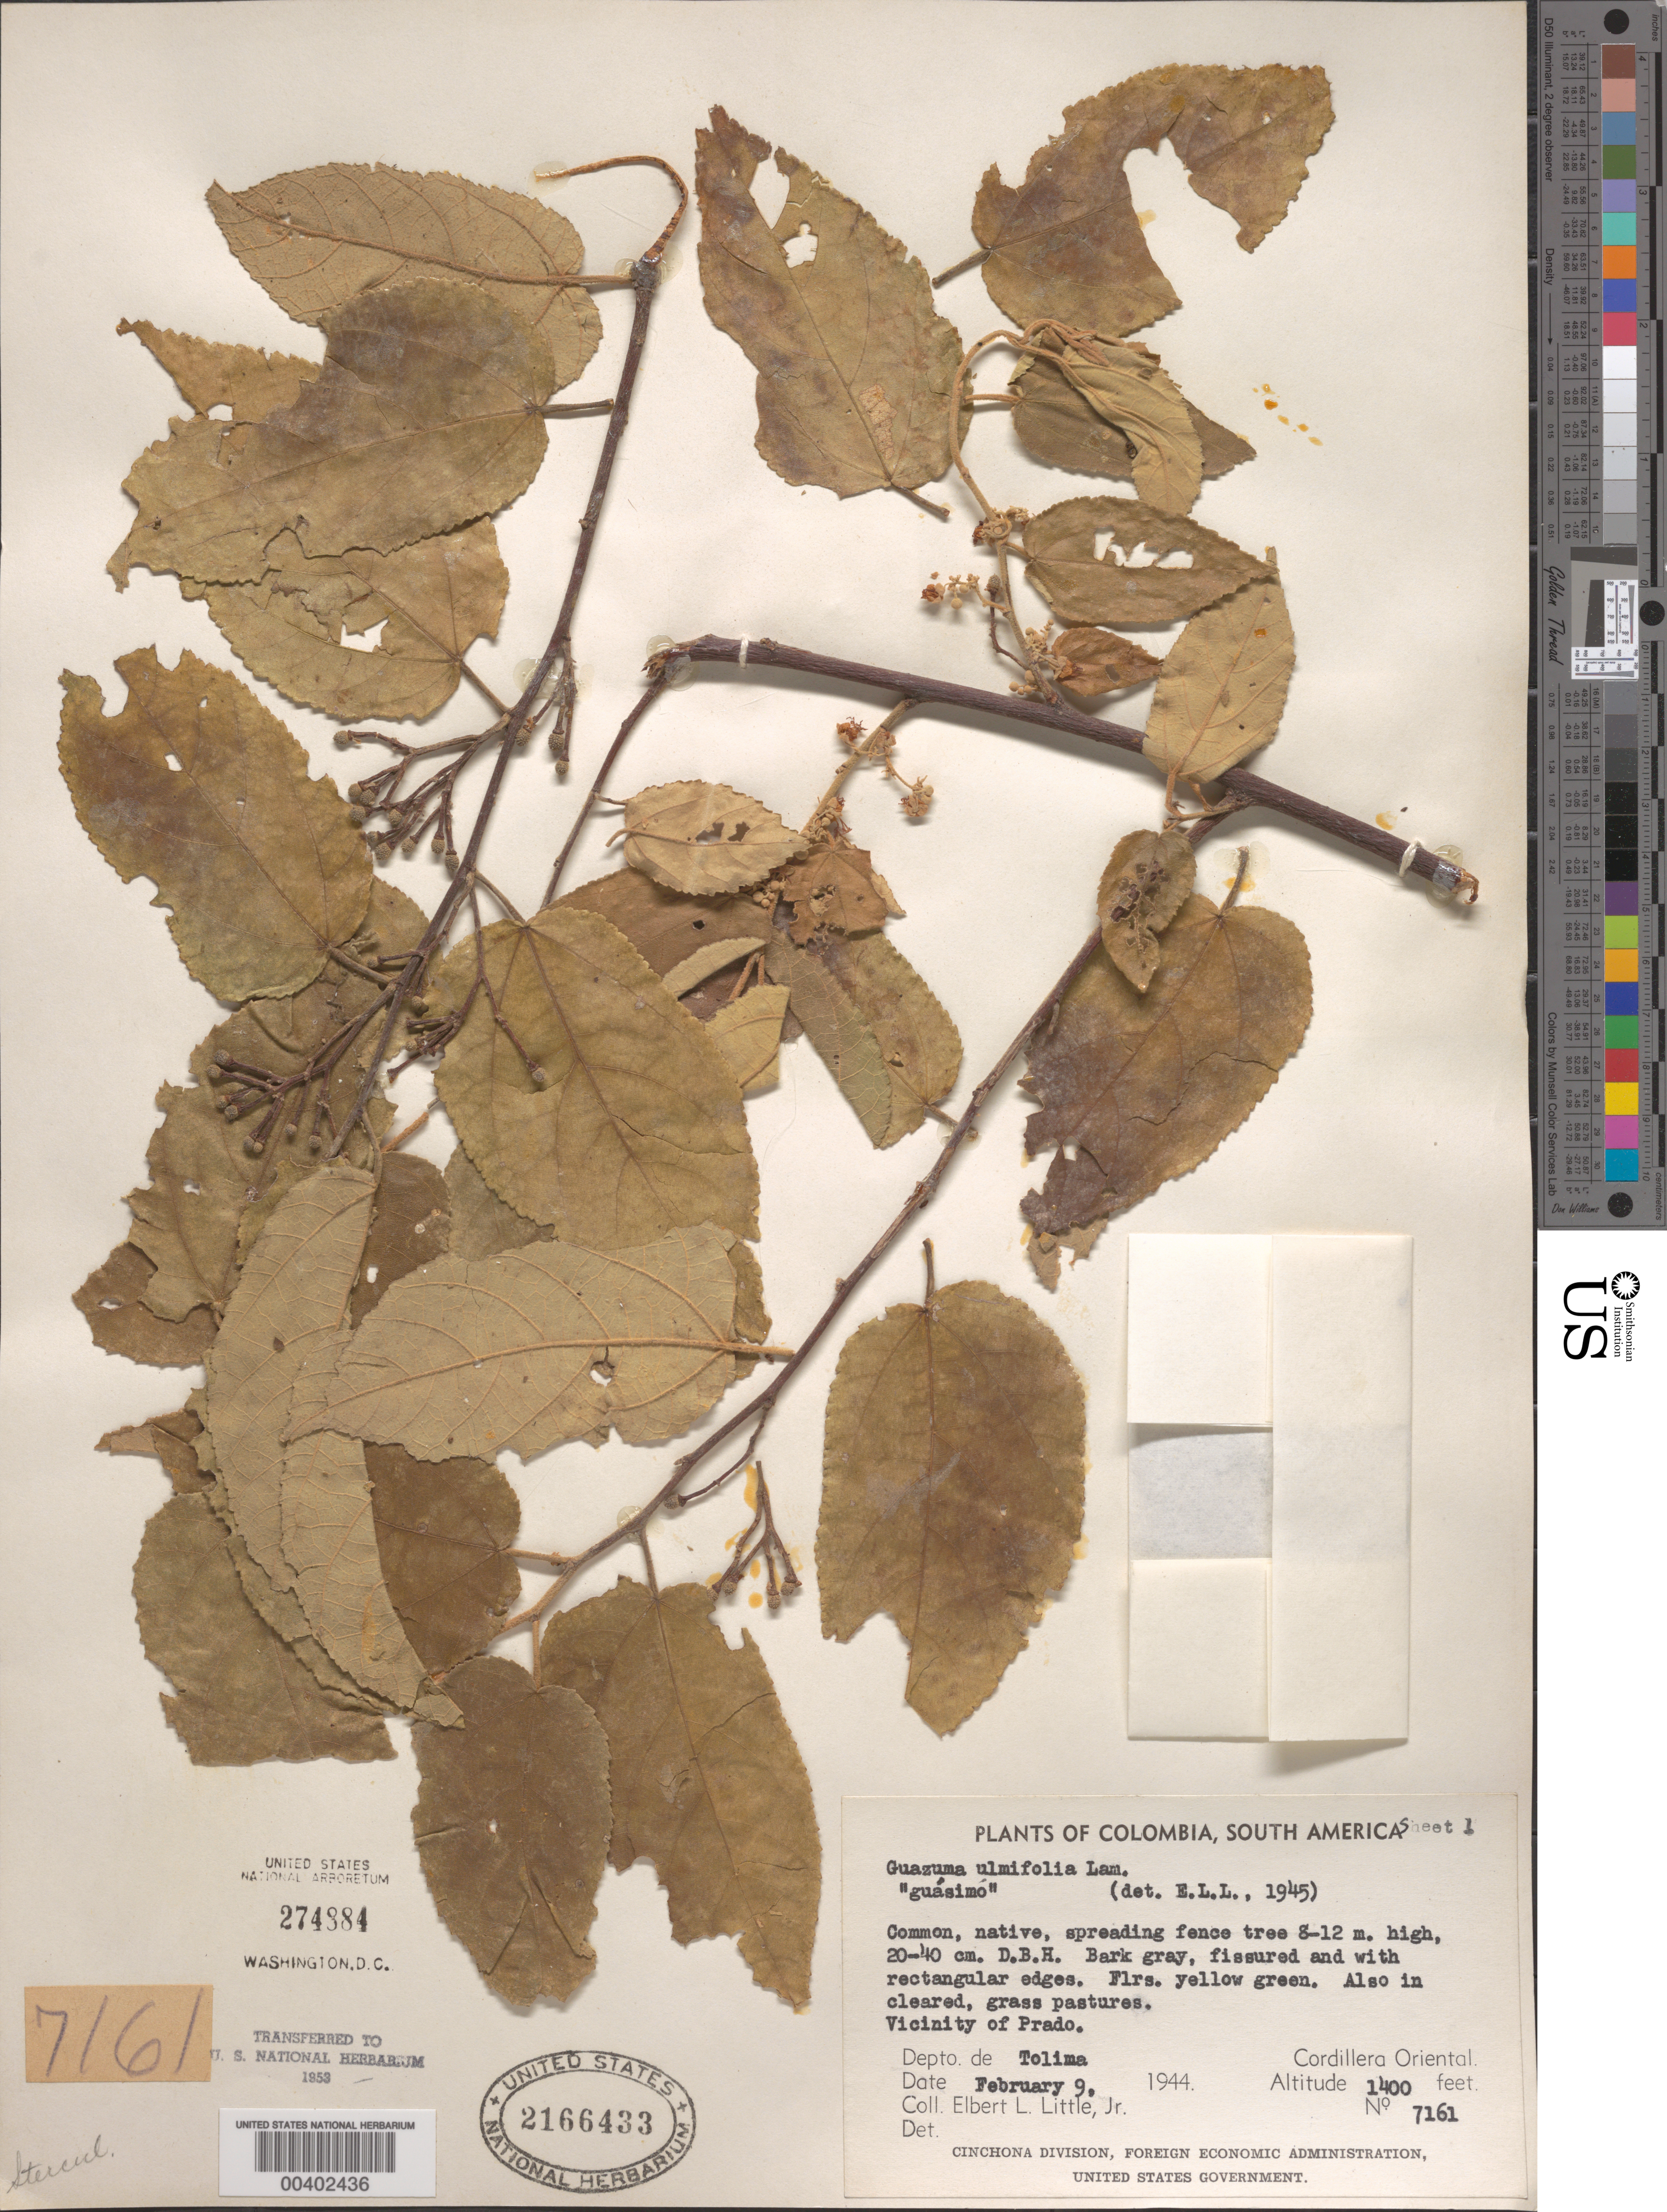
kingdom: Plantae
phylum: Tracheophyta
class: Magnoliopsida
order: Malvales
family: Malvaceae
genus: Guazuma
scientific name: Guazuma ulmifolia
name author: Lam.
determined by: Little, Elbert L., Jr., (FSSR), United States Department of Agriculture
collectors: E. L. Little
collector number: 7161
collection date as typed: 09 Feb 1944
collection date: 1944-02-09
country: Colombia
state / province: Tolima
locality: Vicinity of Prado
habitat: cleared, grass pastures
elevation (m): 427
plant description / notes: Common name: Guásimo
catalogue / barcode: US 2166433